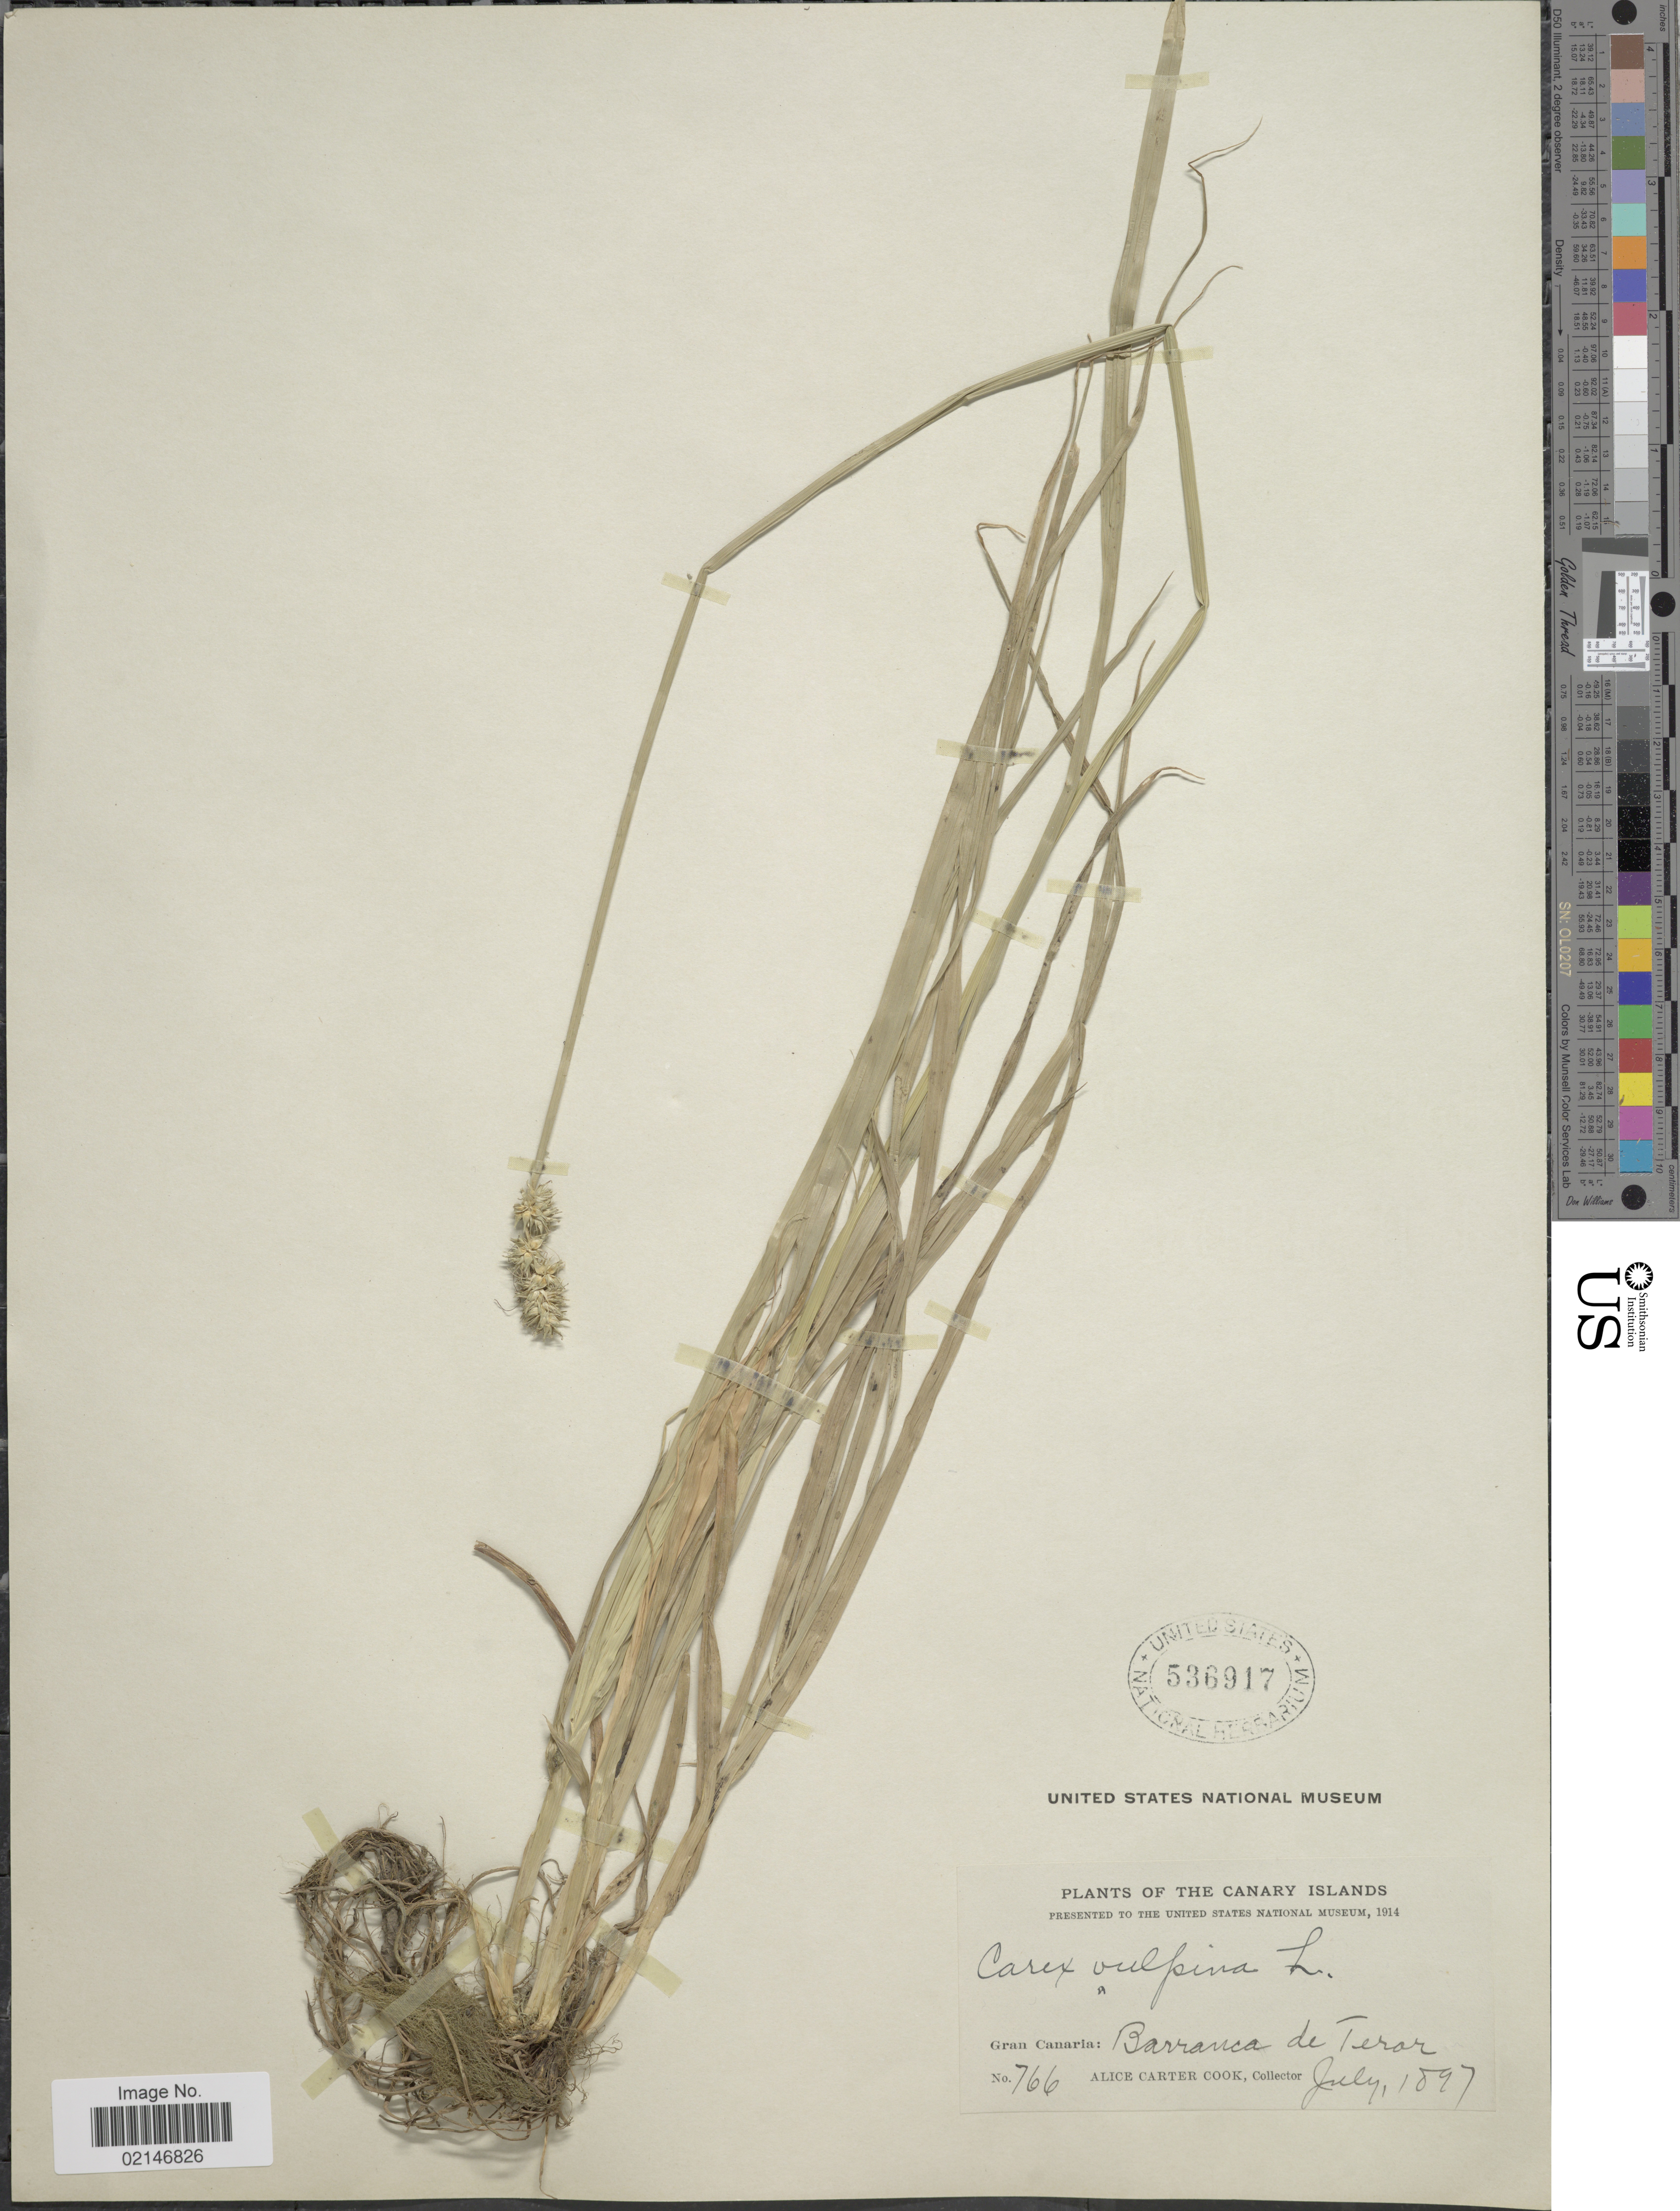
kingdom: Plantae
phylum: Tracheophyta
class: Liliopsida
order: Poales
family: Cyperaceae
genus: Carex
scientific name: Carex vulpina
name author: L.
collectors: Alice C. Cook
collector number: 766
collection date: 1897-07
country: Spain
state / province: Canarias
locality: The Canary Islands, Gran Canaria: Barranca de Terar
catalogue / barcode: US 536917